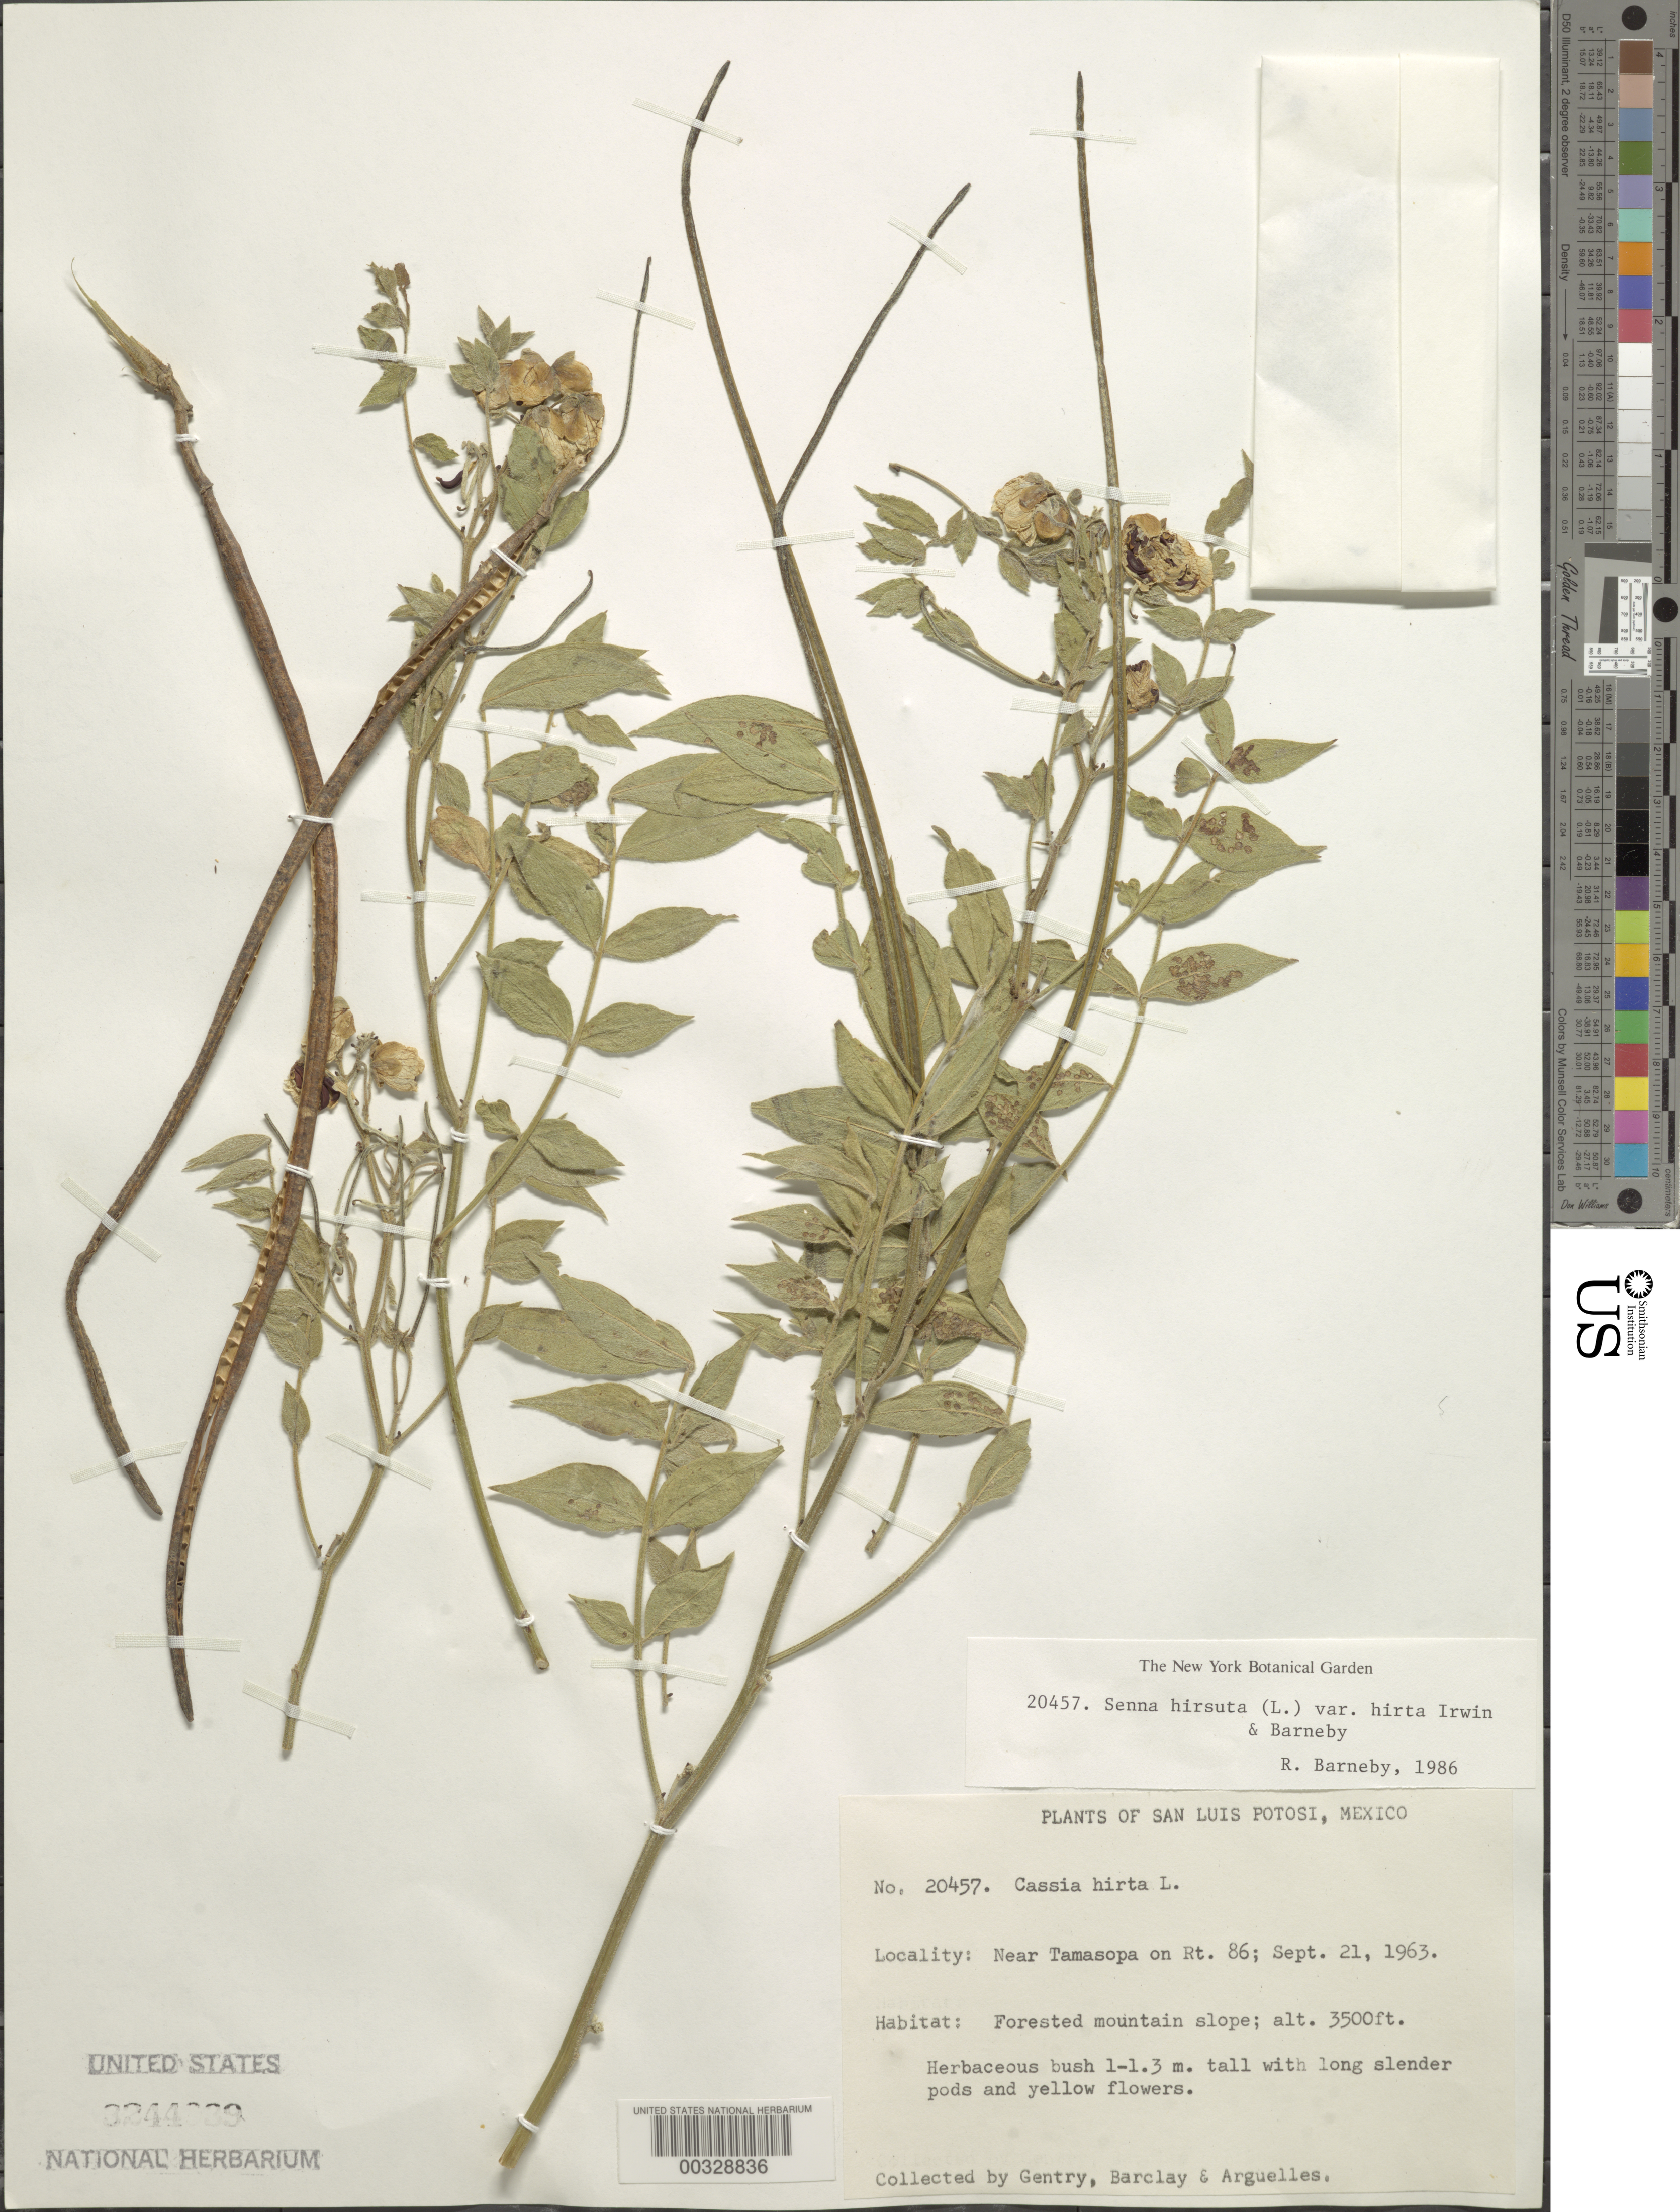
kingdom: Plantae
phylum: Tracheophyta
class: Magnoliopsida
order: Fabales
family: Fabaceae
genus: Senna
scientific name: Senna hirsuta var. hirta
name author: H.S. Irwin & Barneby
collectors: H. S. Gentry, A. S. Barclay & J. Arguelles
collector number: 20457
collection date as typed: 21 Sep 1963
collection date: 1963-09-21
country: Mexico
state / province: San Luis Potosí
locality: Near tamasopa on rt. 86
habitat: Forested mountain slope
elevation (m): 1067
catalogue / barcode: US 3244039